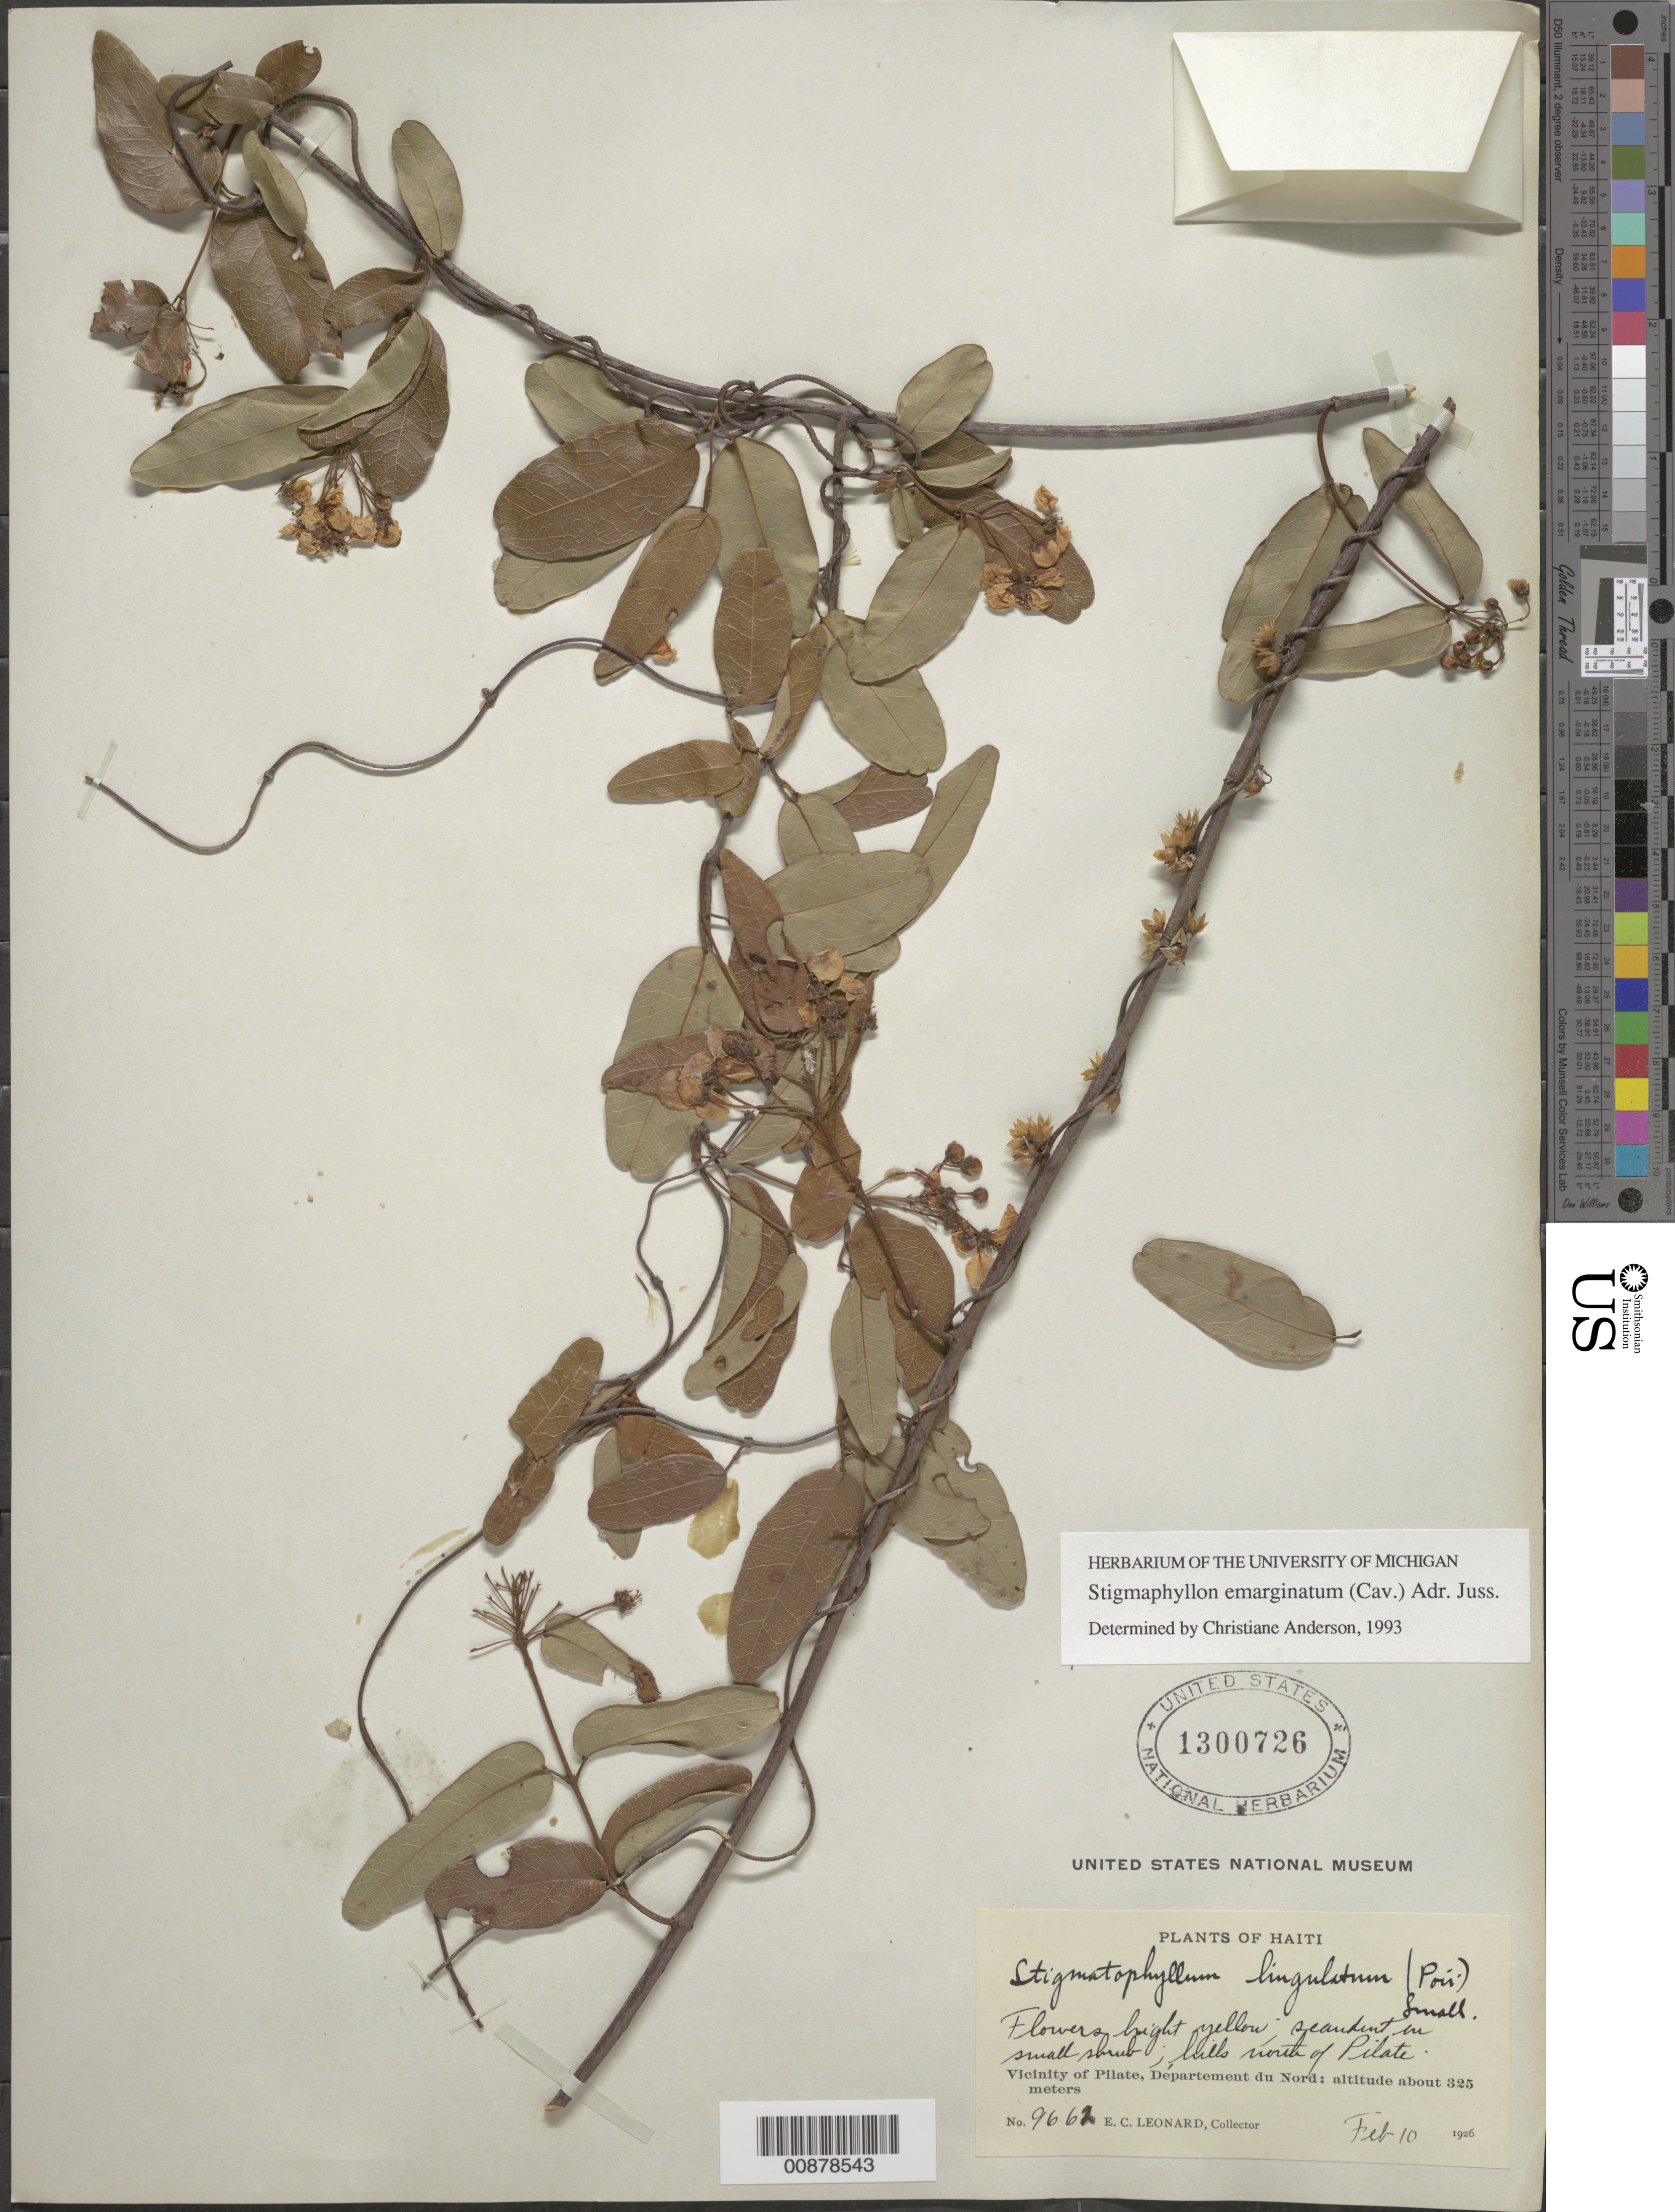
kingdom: Plantae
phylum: Tracheophyta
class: Magnoliopsida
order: Malpighiales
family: Malpighiaceae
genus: Stigmaphyllon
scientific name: Stigmaphyllon emarginatum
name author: (Cav.) A. Juss.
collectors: E. C. Leonard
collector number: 9662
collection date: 1926-02-10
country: Haiti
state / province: Nord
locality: Hills north of Pilate. Vicinity of Pilate, Départment du Nord.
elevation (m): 325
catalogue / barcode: US 1300726